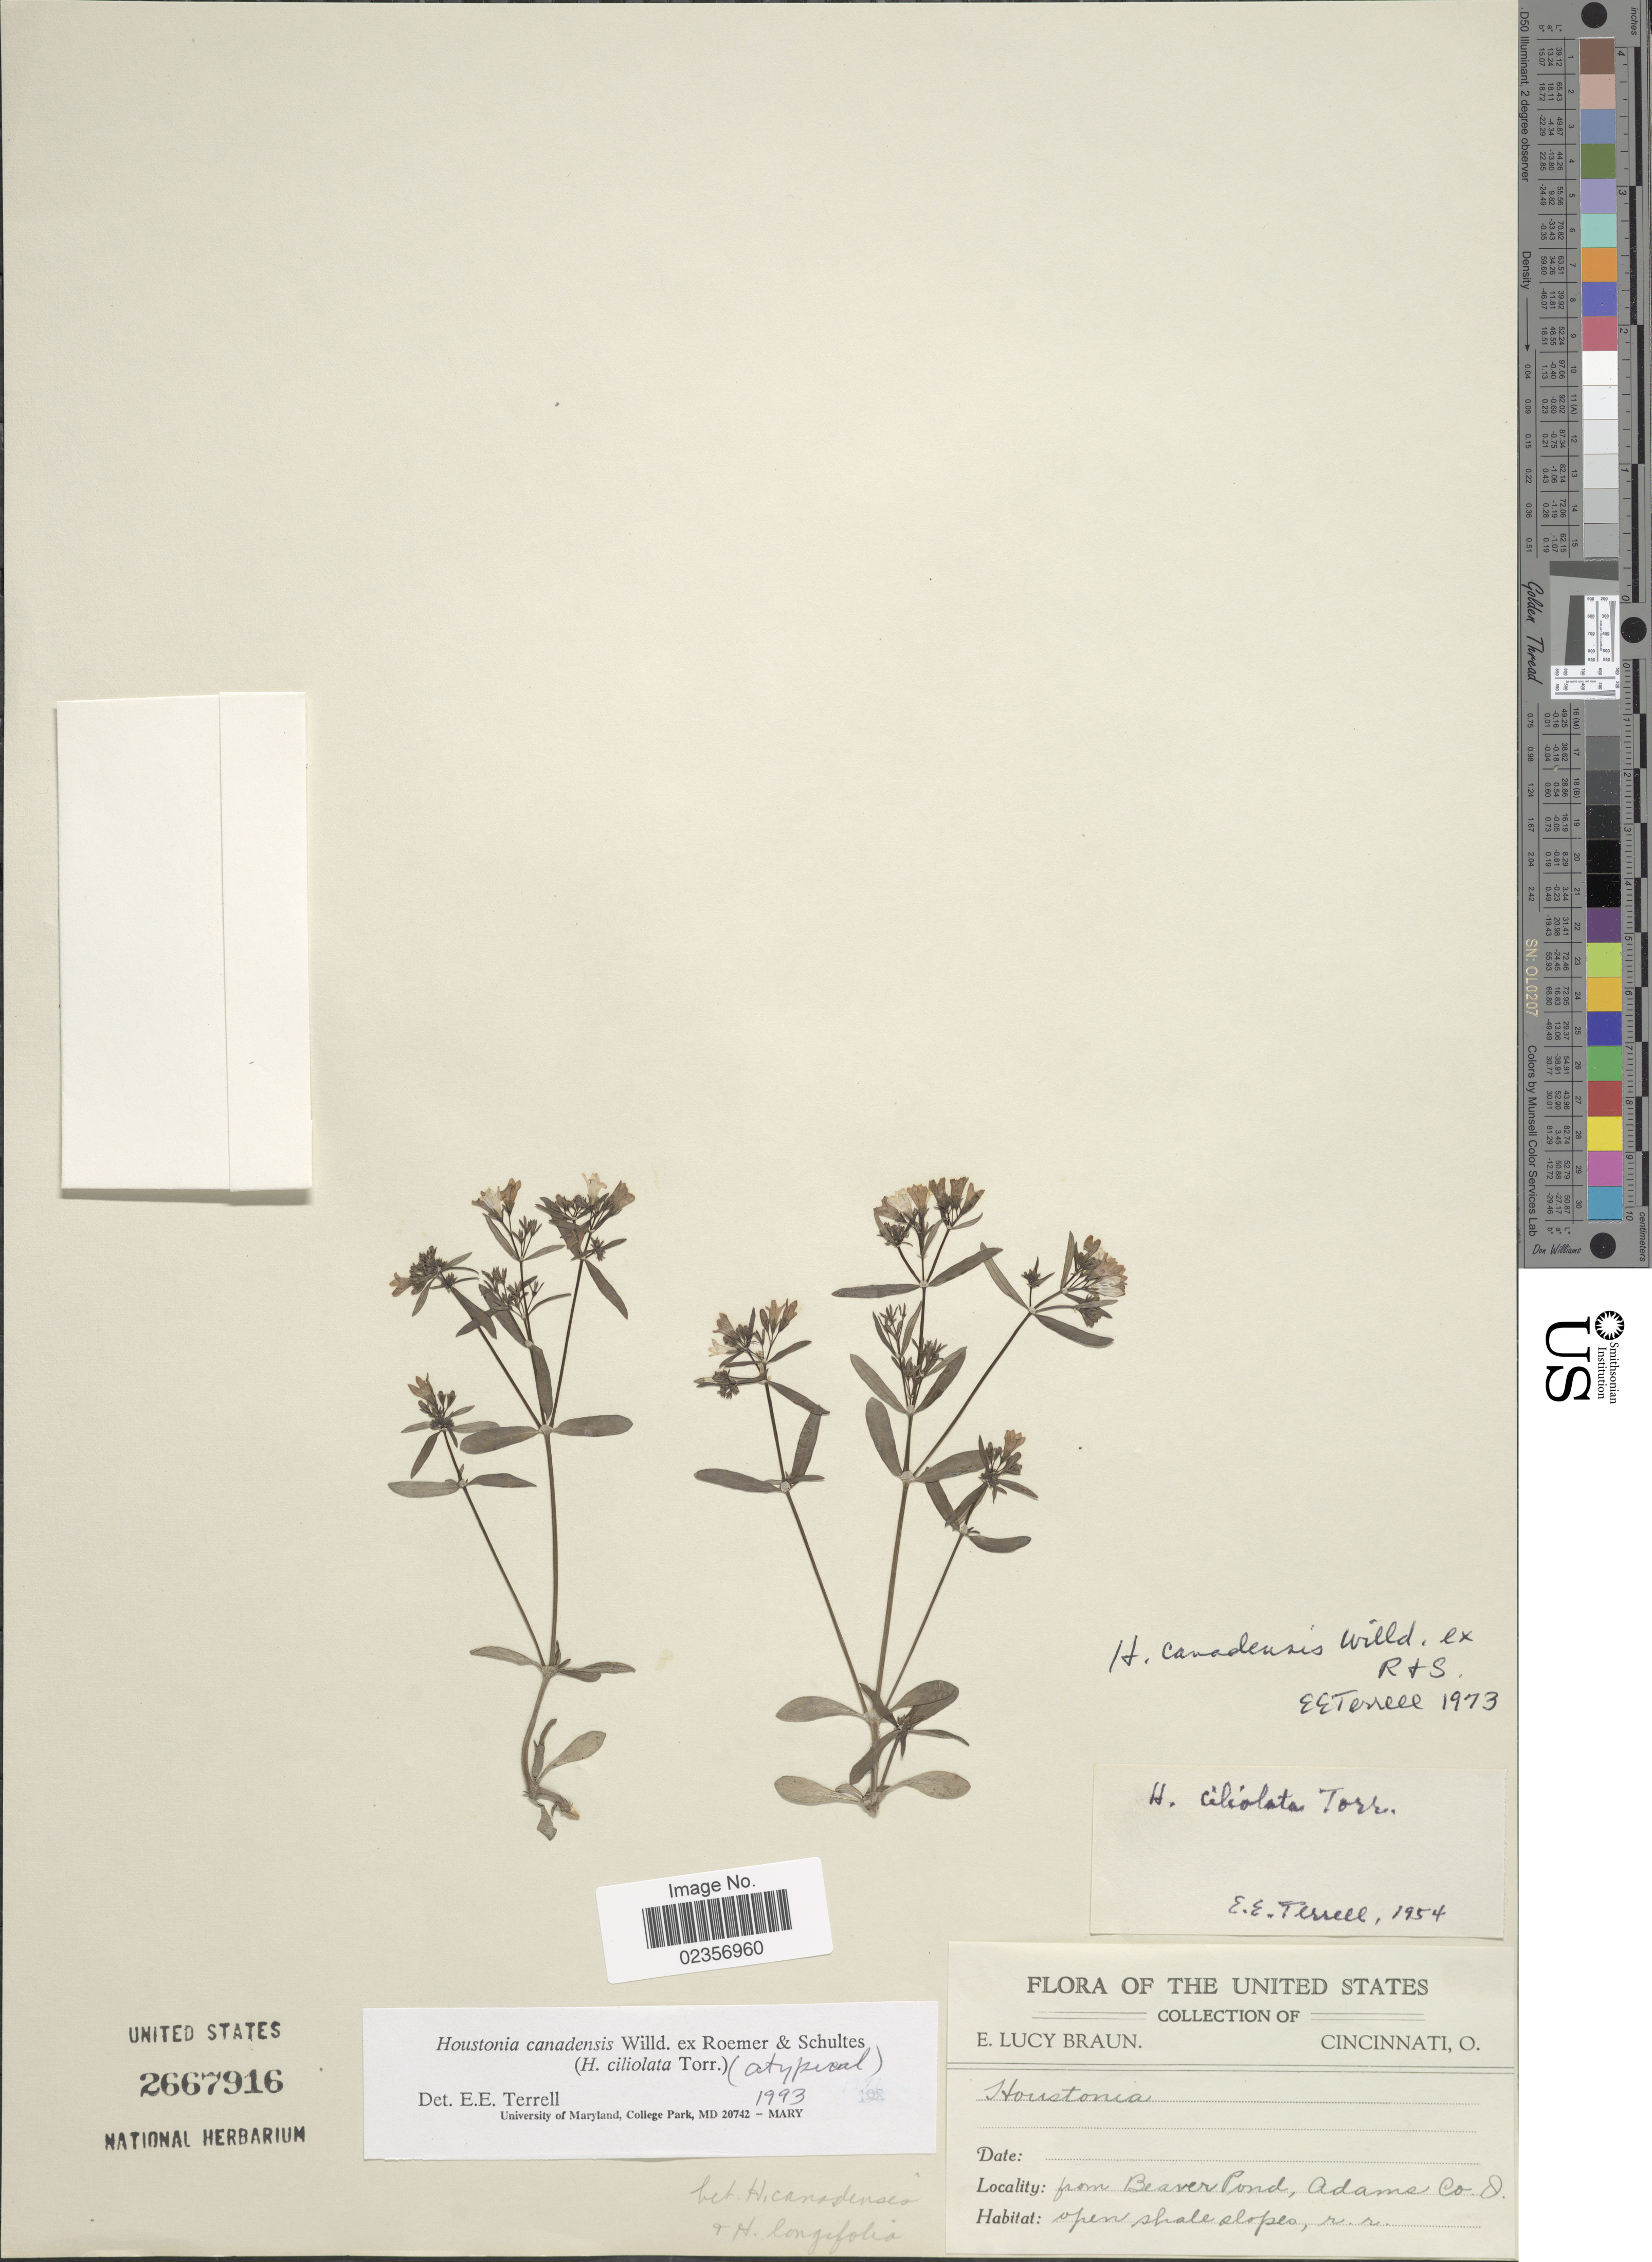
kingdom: Plantae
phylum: Tracheophyta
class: Magnoliopsida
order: Gentianales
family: Rubiaceae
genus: Houstonia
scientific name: Houstonia canadensis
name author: Willd.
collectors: E. L. Braun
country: United States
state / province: Ohio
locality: From Beaver Pond, Adams Co., open shale slopes.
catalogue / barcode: US 2667916